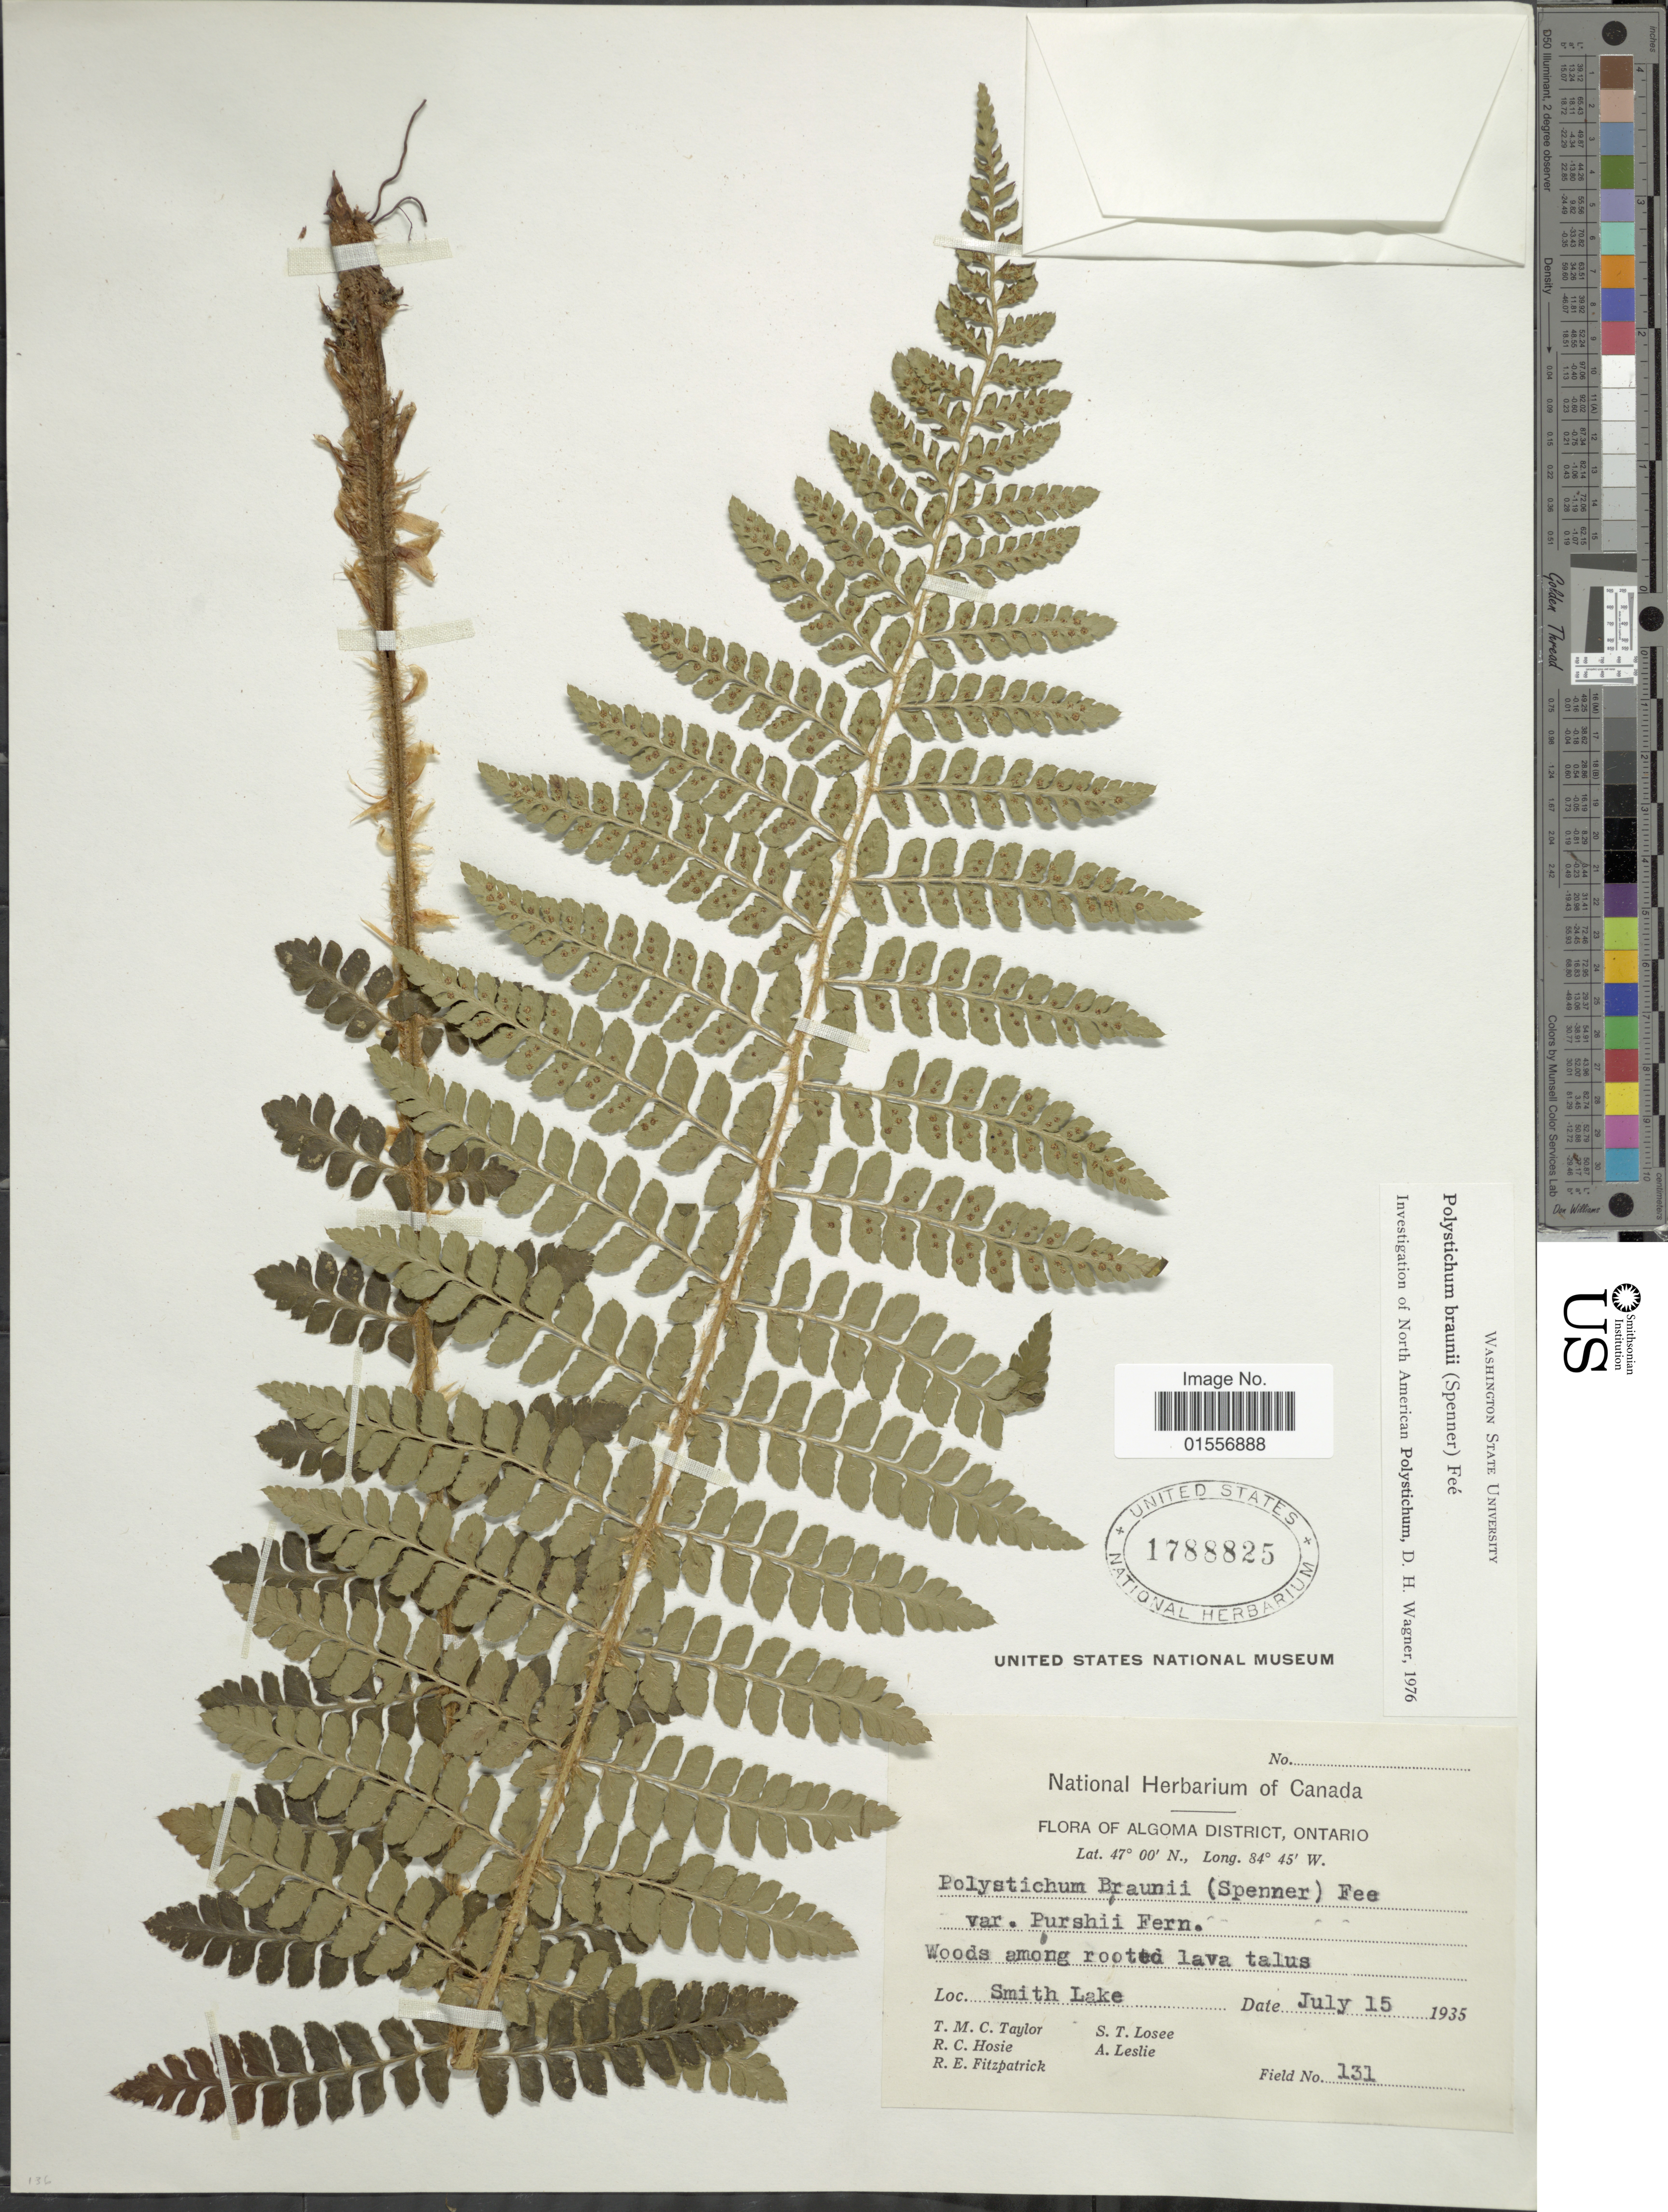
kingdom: Plantae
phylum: Tracheophyta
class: Polypodiopsida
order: Polypodiales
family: Dryopteridaceae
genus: Polystichum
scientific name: Polystichum braunii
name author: (Spenn.) Fée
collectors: T. M. C. Taylor, R. Hosie, R. Fitzpatrick, S. Losee & A. Leslie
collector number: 131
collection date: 1935-07-15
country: Canada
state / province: Ontario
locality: Algoma District, woods among rooted lava talus, Smith Lake.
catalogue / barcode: US 1788825